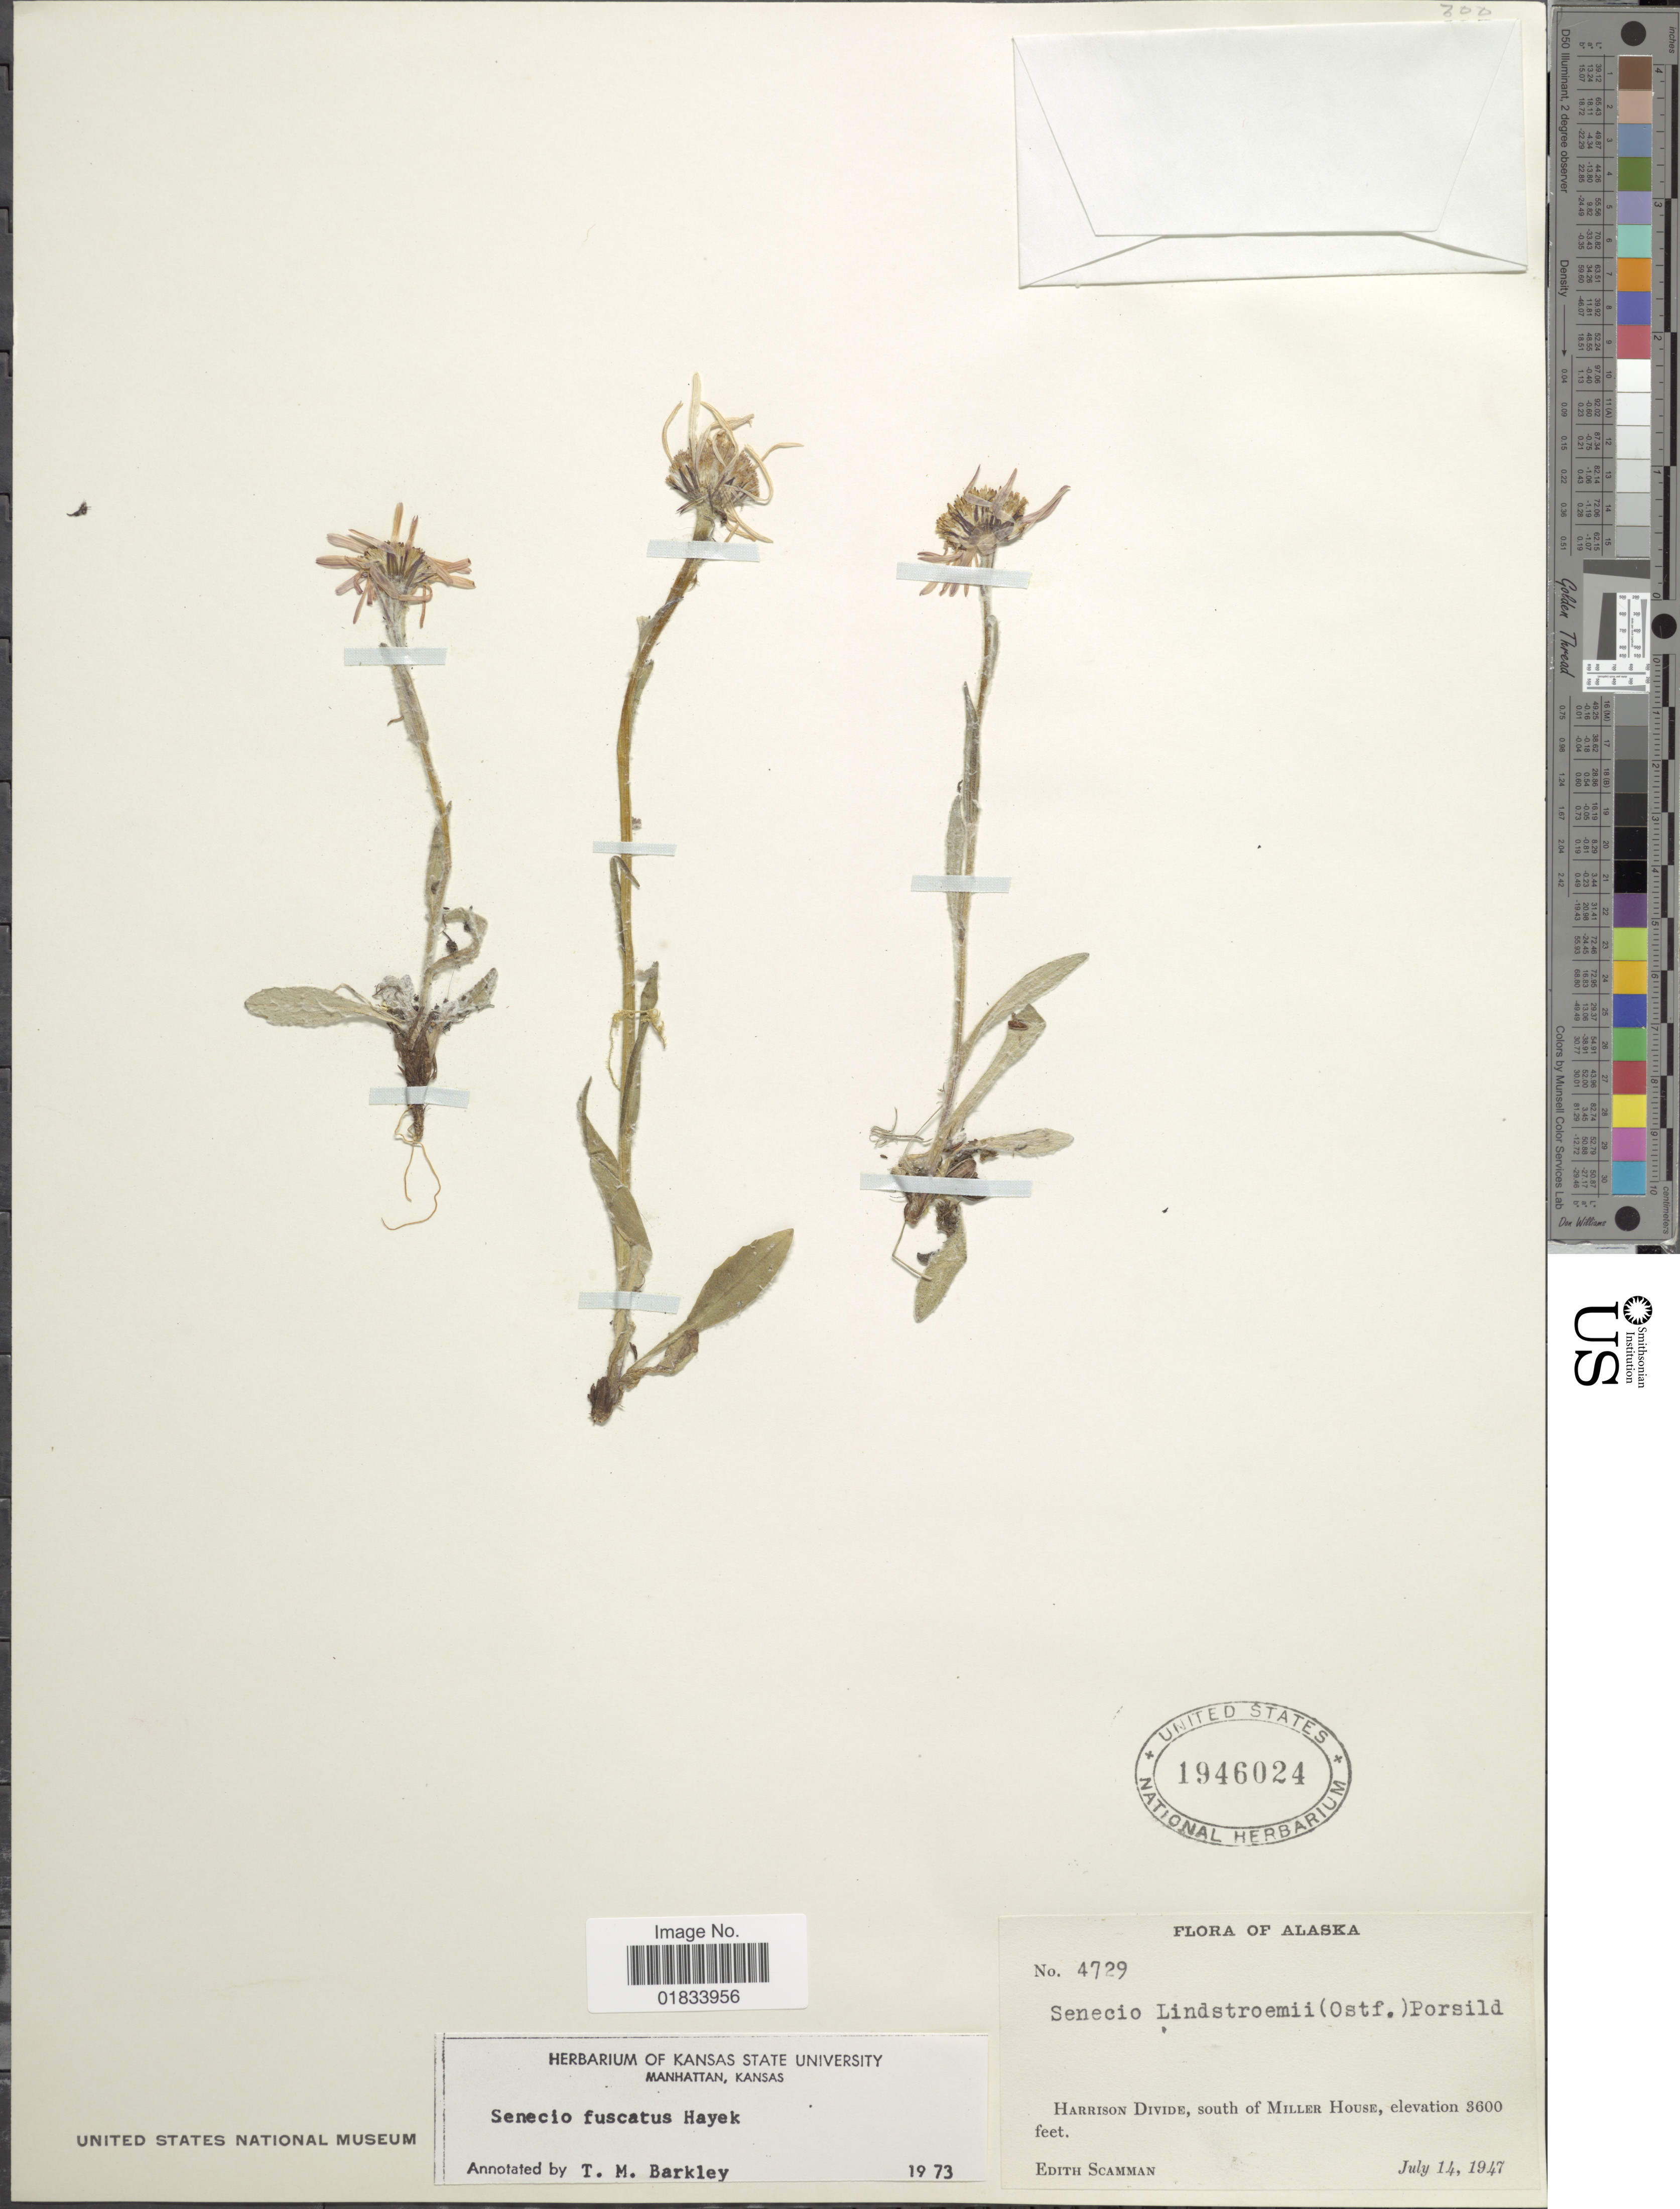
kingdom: Plantae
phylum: Tracheophyta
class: Magnoliopsida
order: Asterales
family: Asteraceae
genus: Senecio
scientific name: Senecio fuscatus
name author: (Jord. & Fourr.) Hayek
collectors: E. Scamman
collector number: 4729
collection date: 1947-07-14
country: United States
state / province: Alaska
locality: Harrison Divide, south of Miller House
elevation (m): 1097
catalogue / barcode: US 1946024